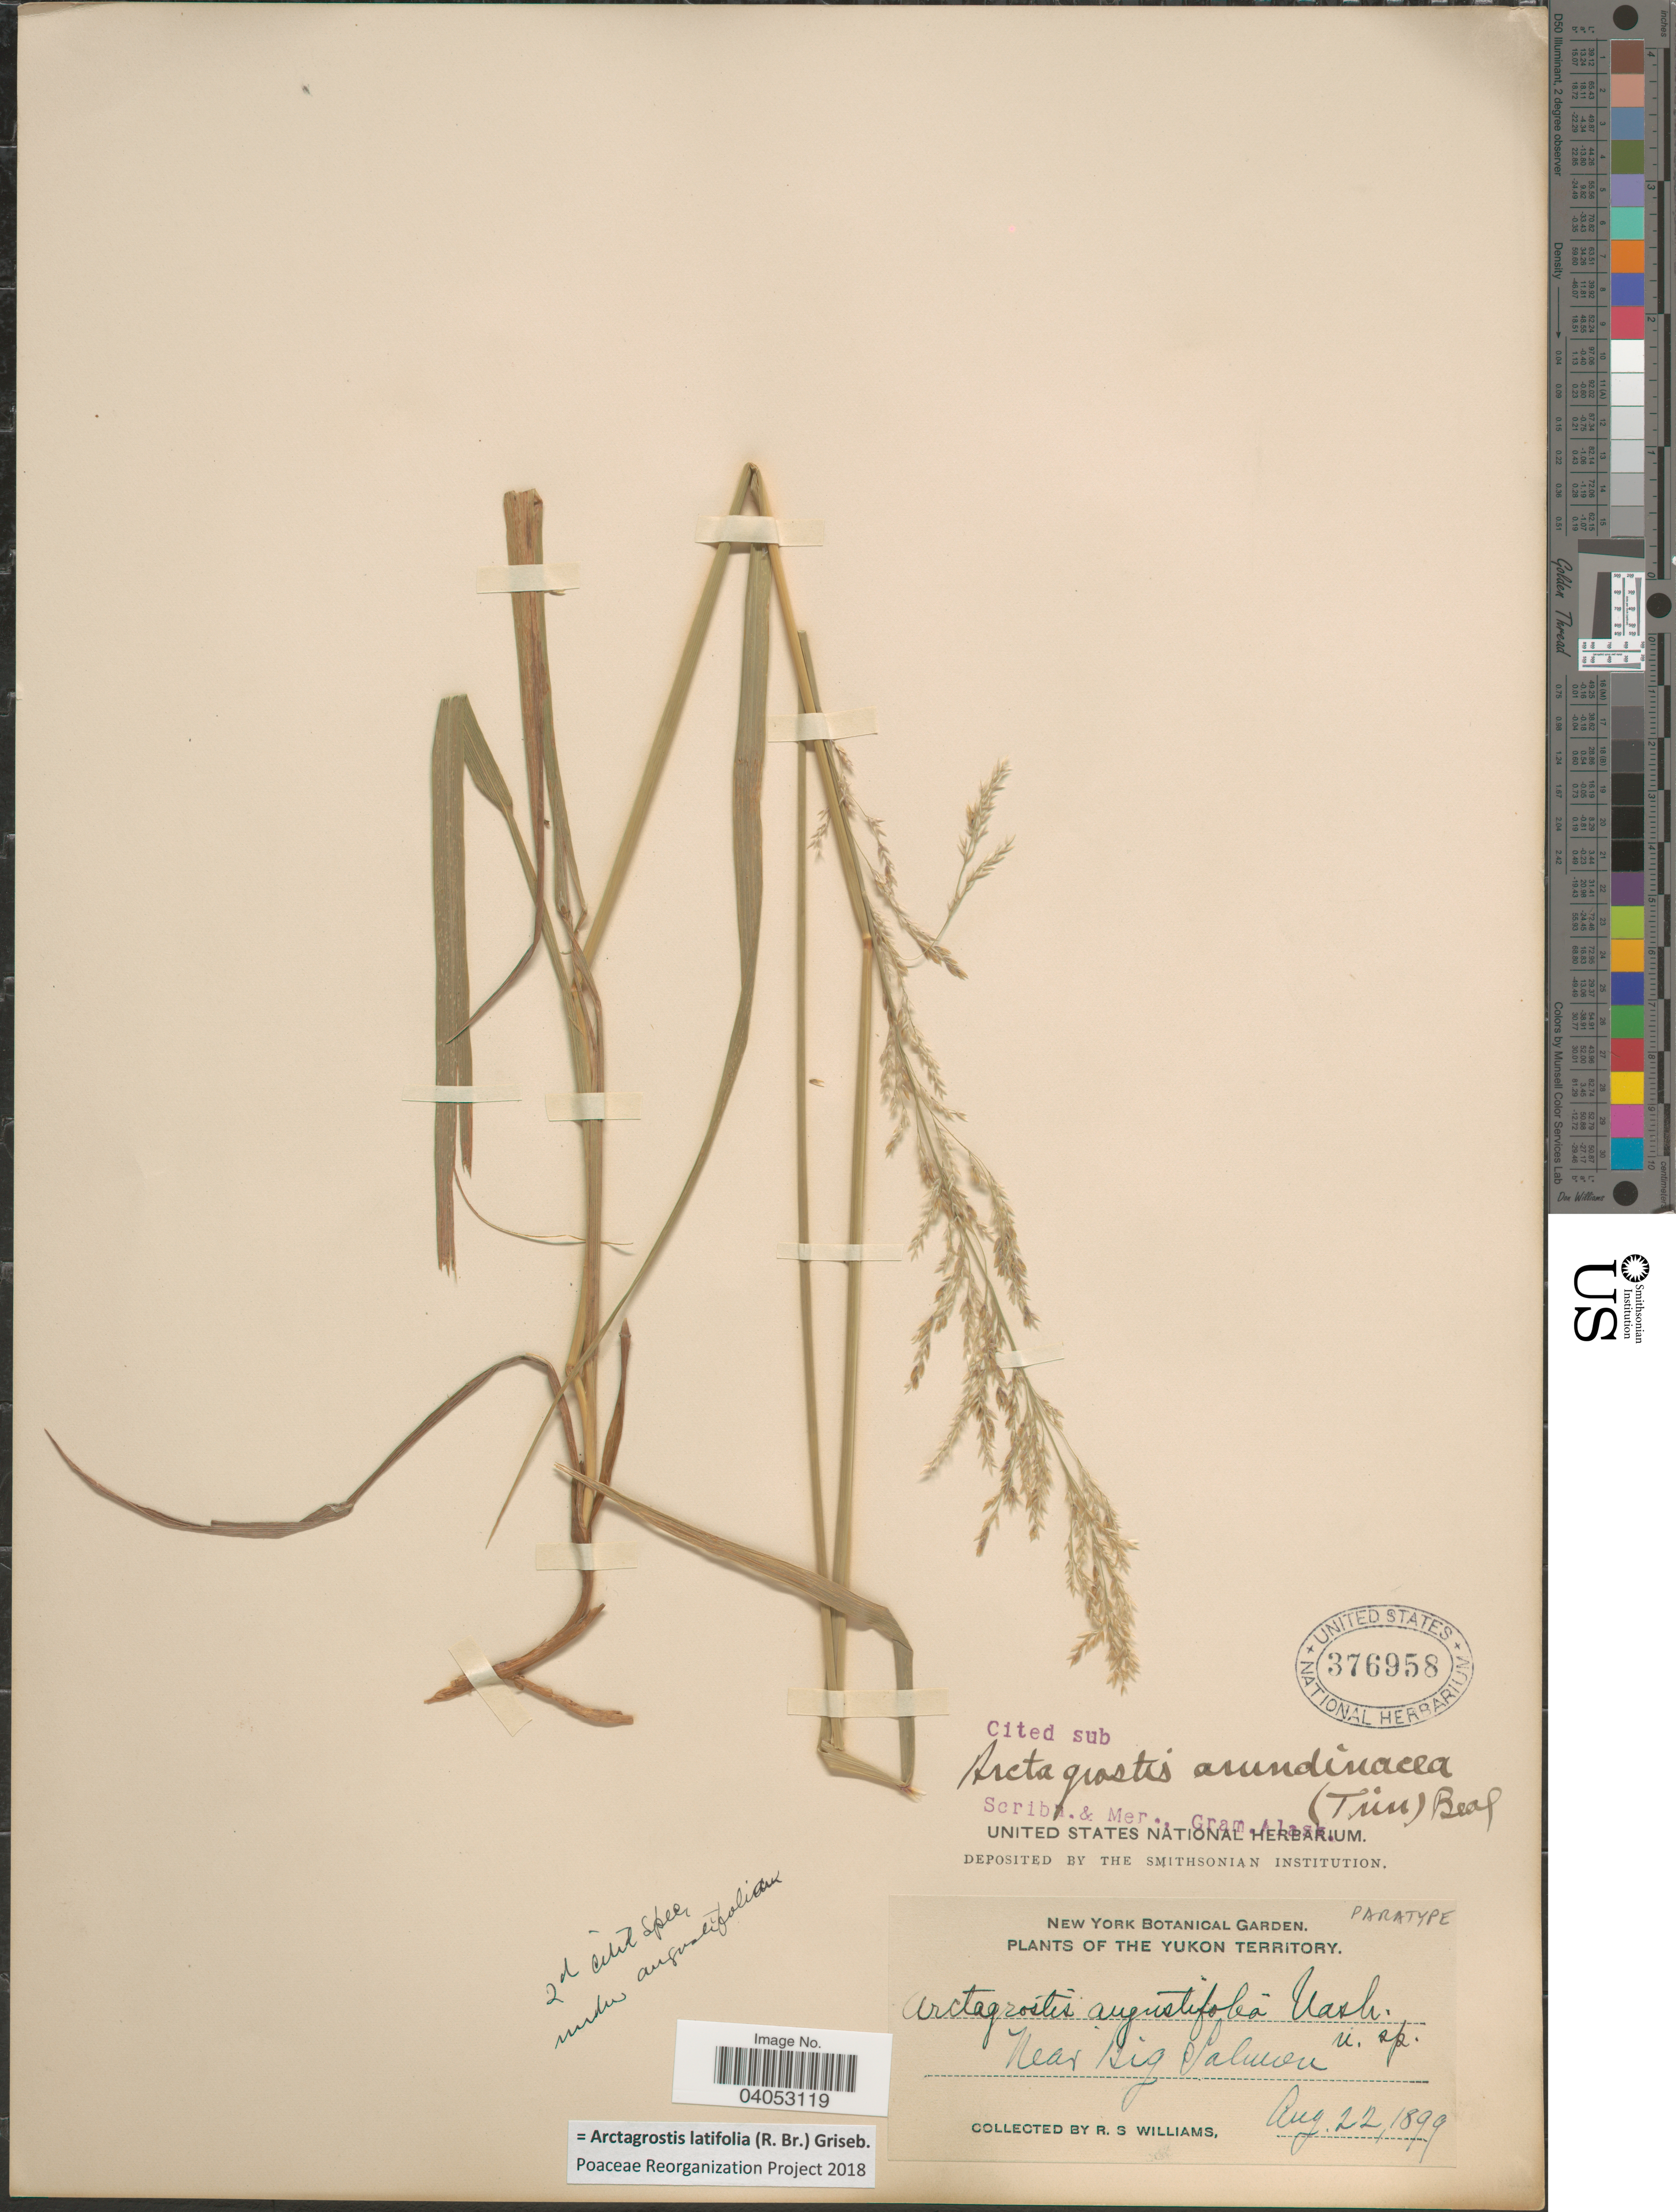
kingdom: Plantae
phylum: Tracheophyta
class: Liliopsida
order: Poales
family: Poaceae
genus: Arctagrostis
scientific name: Arctagrostis latifolia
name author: (R. Br.) Griseb.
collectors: R. S. Williams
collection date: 1899-08-22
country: Canada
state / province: Yukon Territory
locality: Near Big Salmon.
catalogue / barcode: US 376958